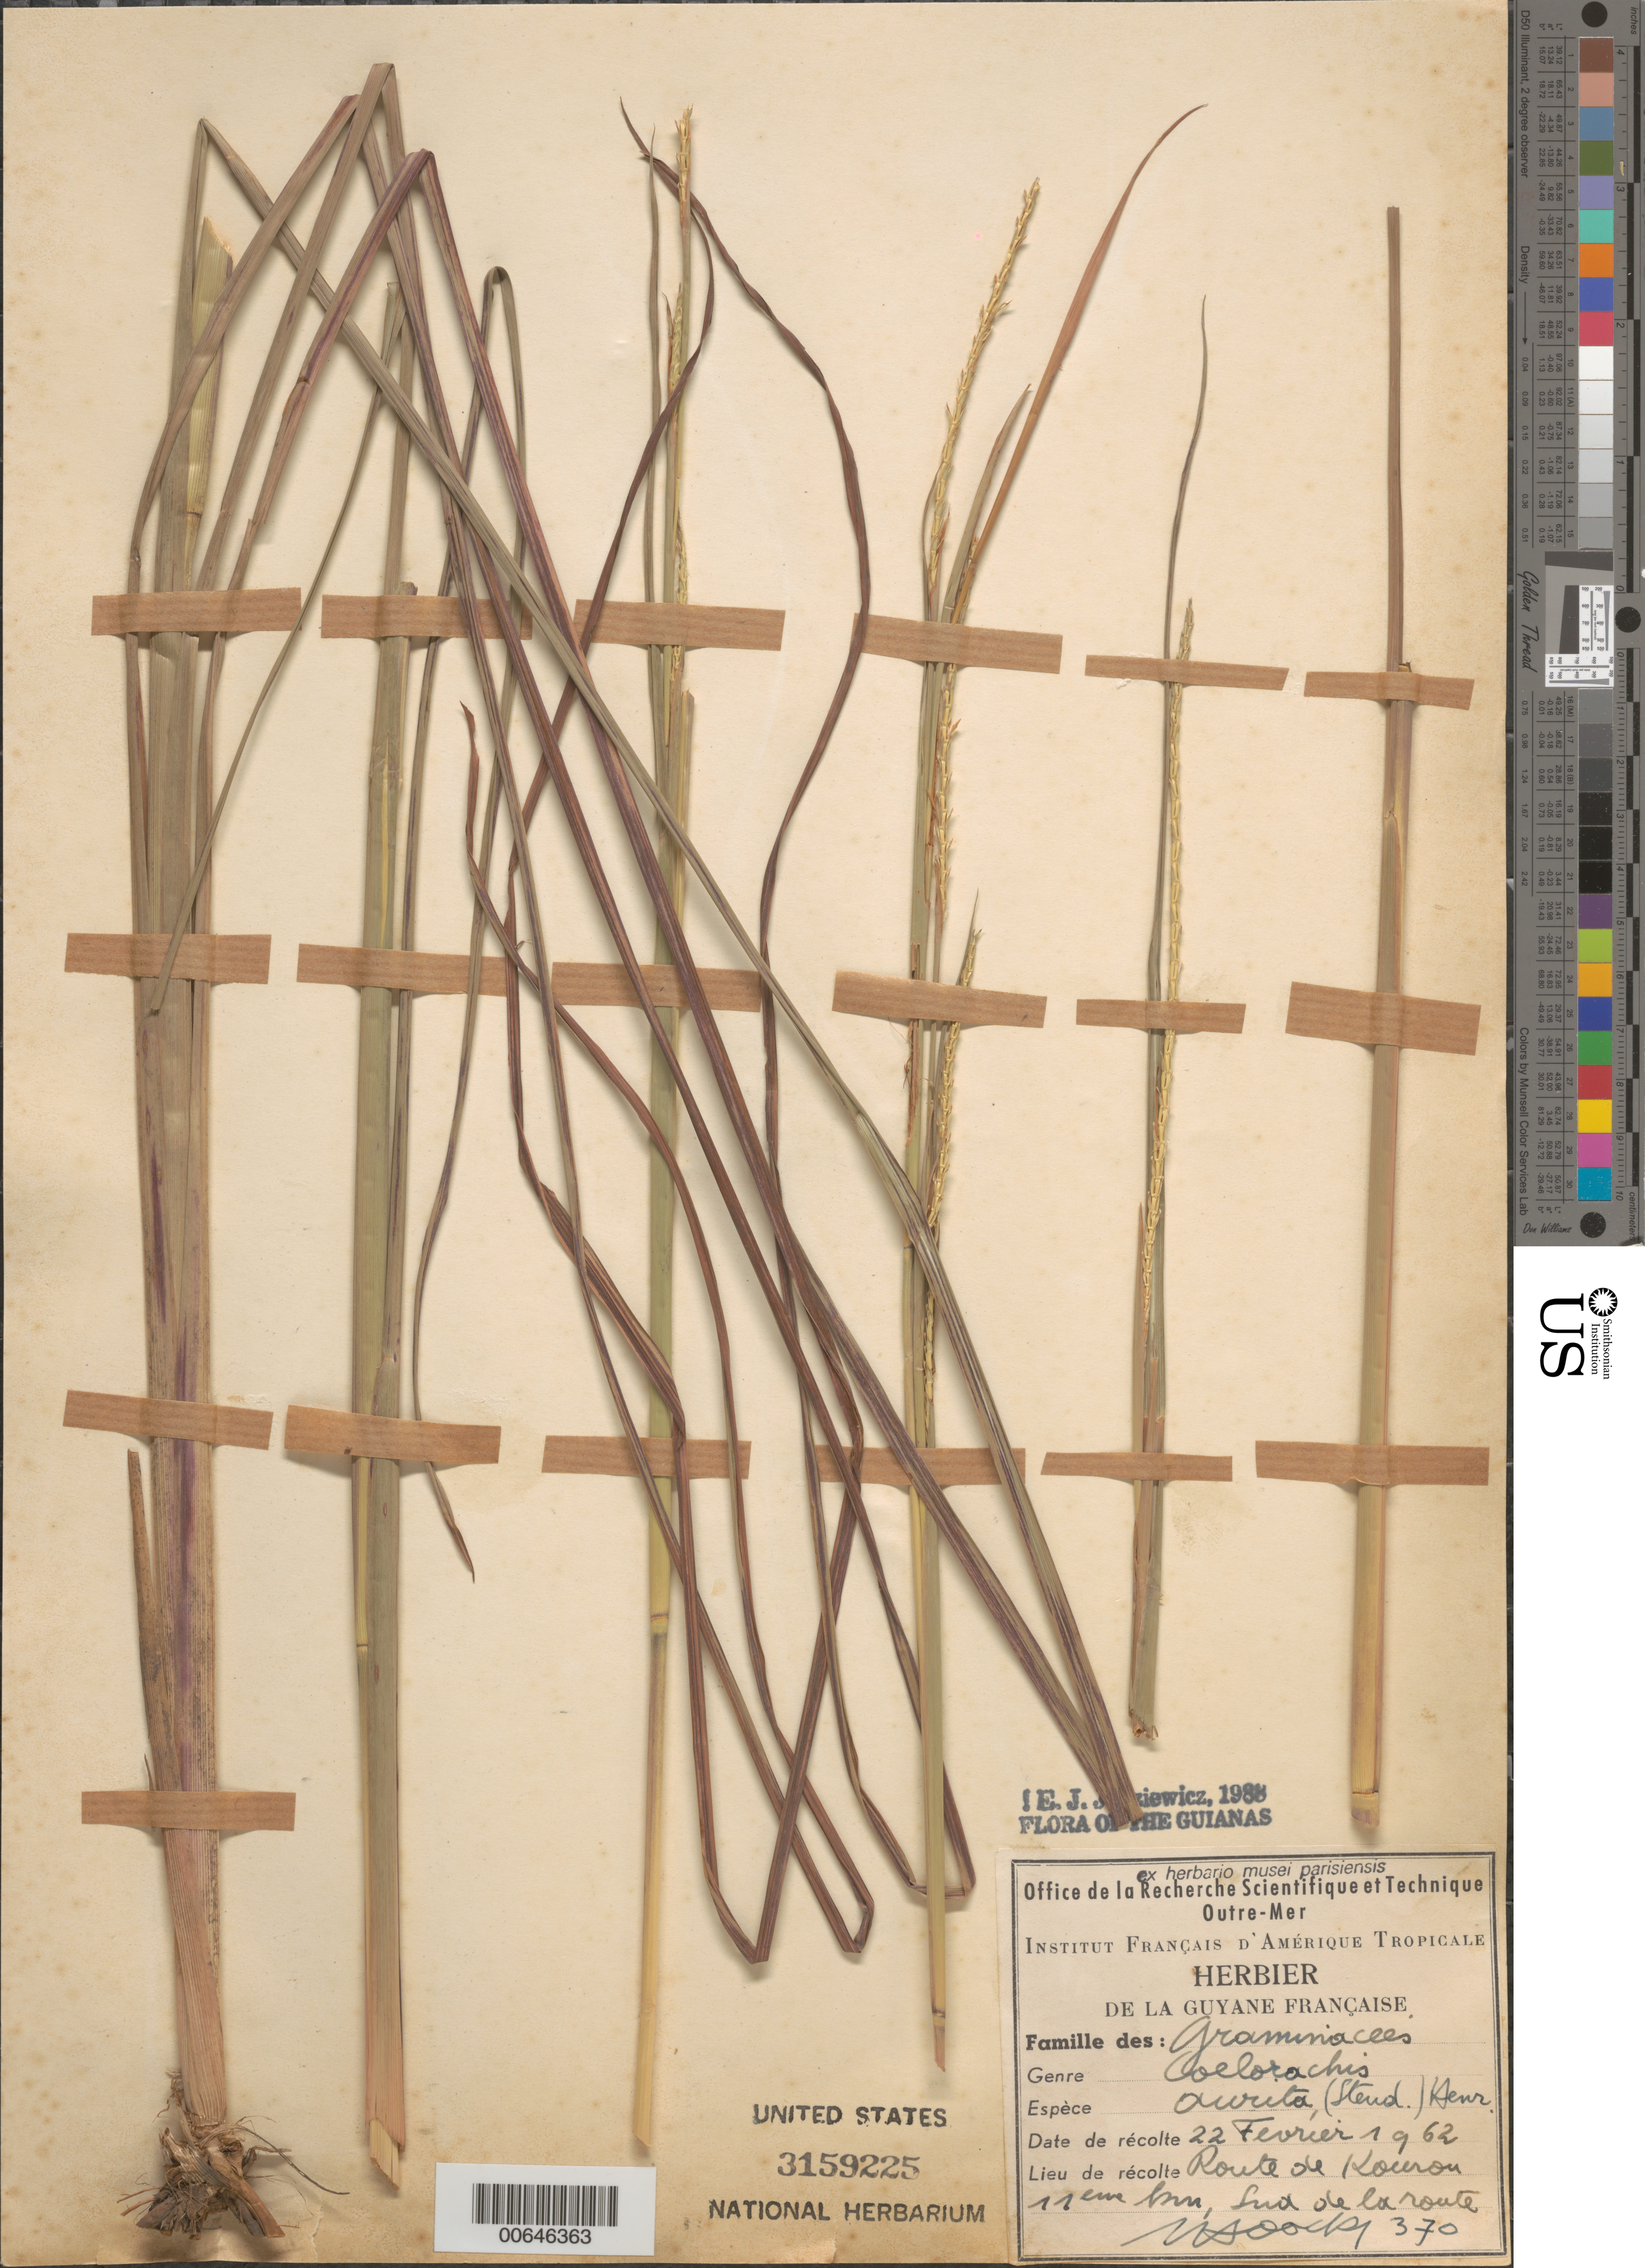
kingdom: Plantae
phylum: Tracheophyta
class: Liliopsida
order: Poales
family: Poaceae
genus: Mnesithea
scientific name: Mnesithea aurita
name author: (Steud.) de Koning & Sosef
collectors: J. Hoock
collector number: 370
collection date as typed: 22-Feb-57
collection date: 1957-02-22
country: French Guiana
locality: Route de Kourou, 11 km, sud de la route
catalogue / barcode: US 3159225